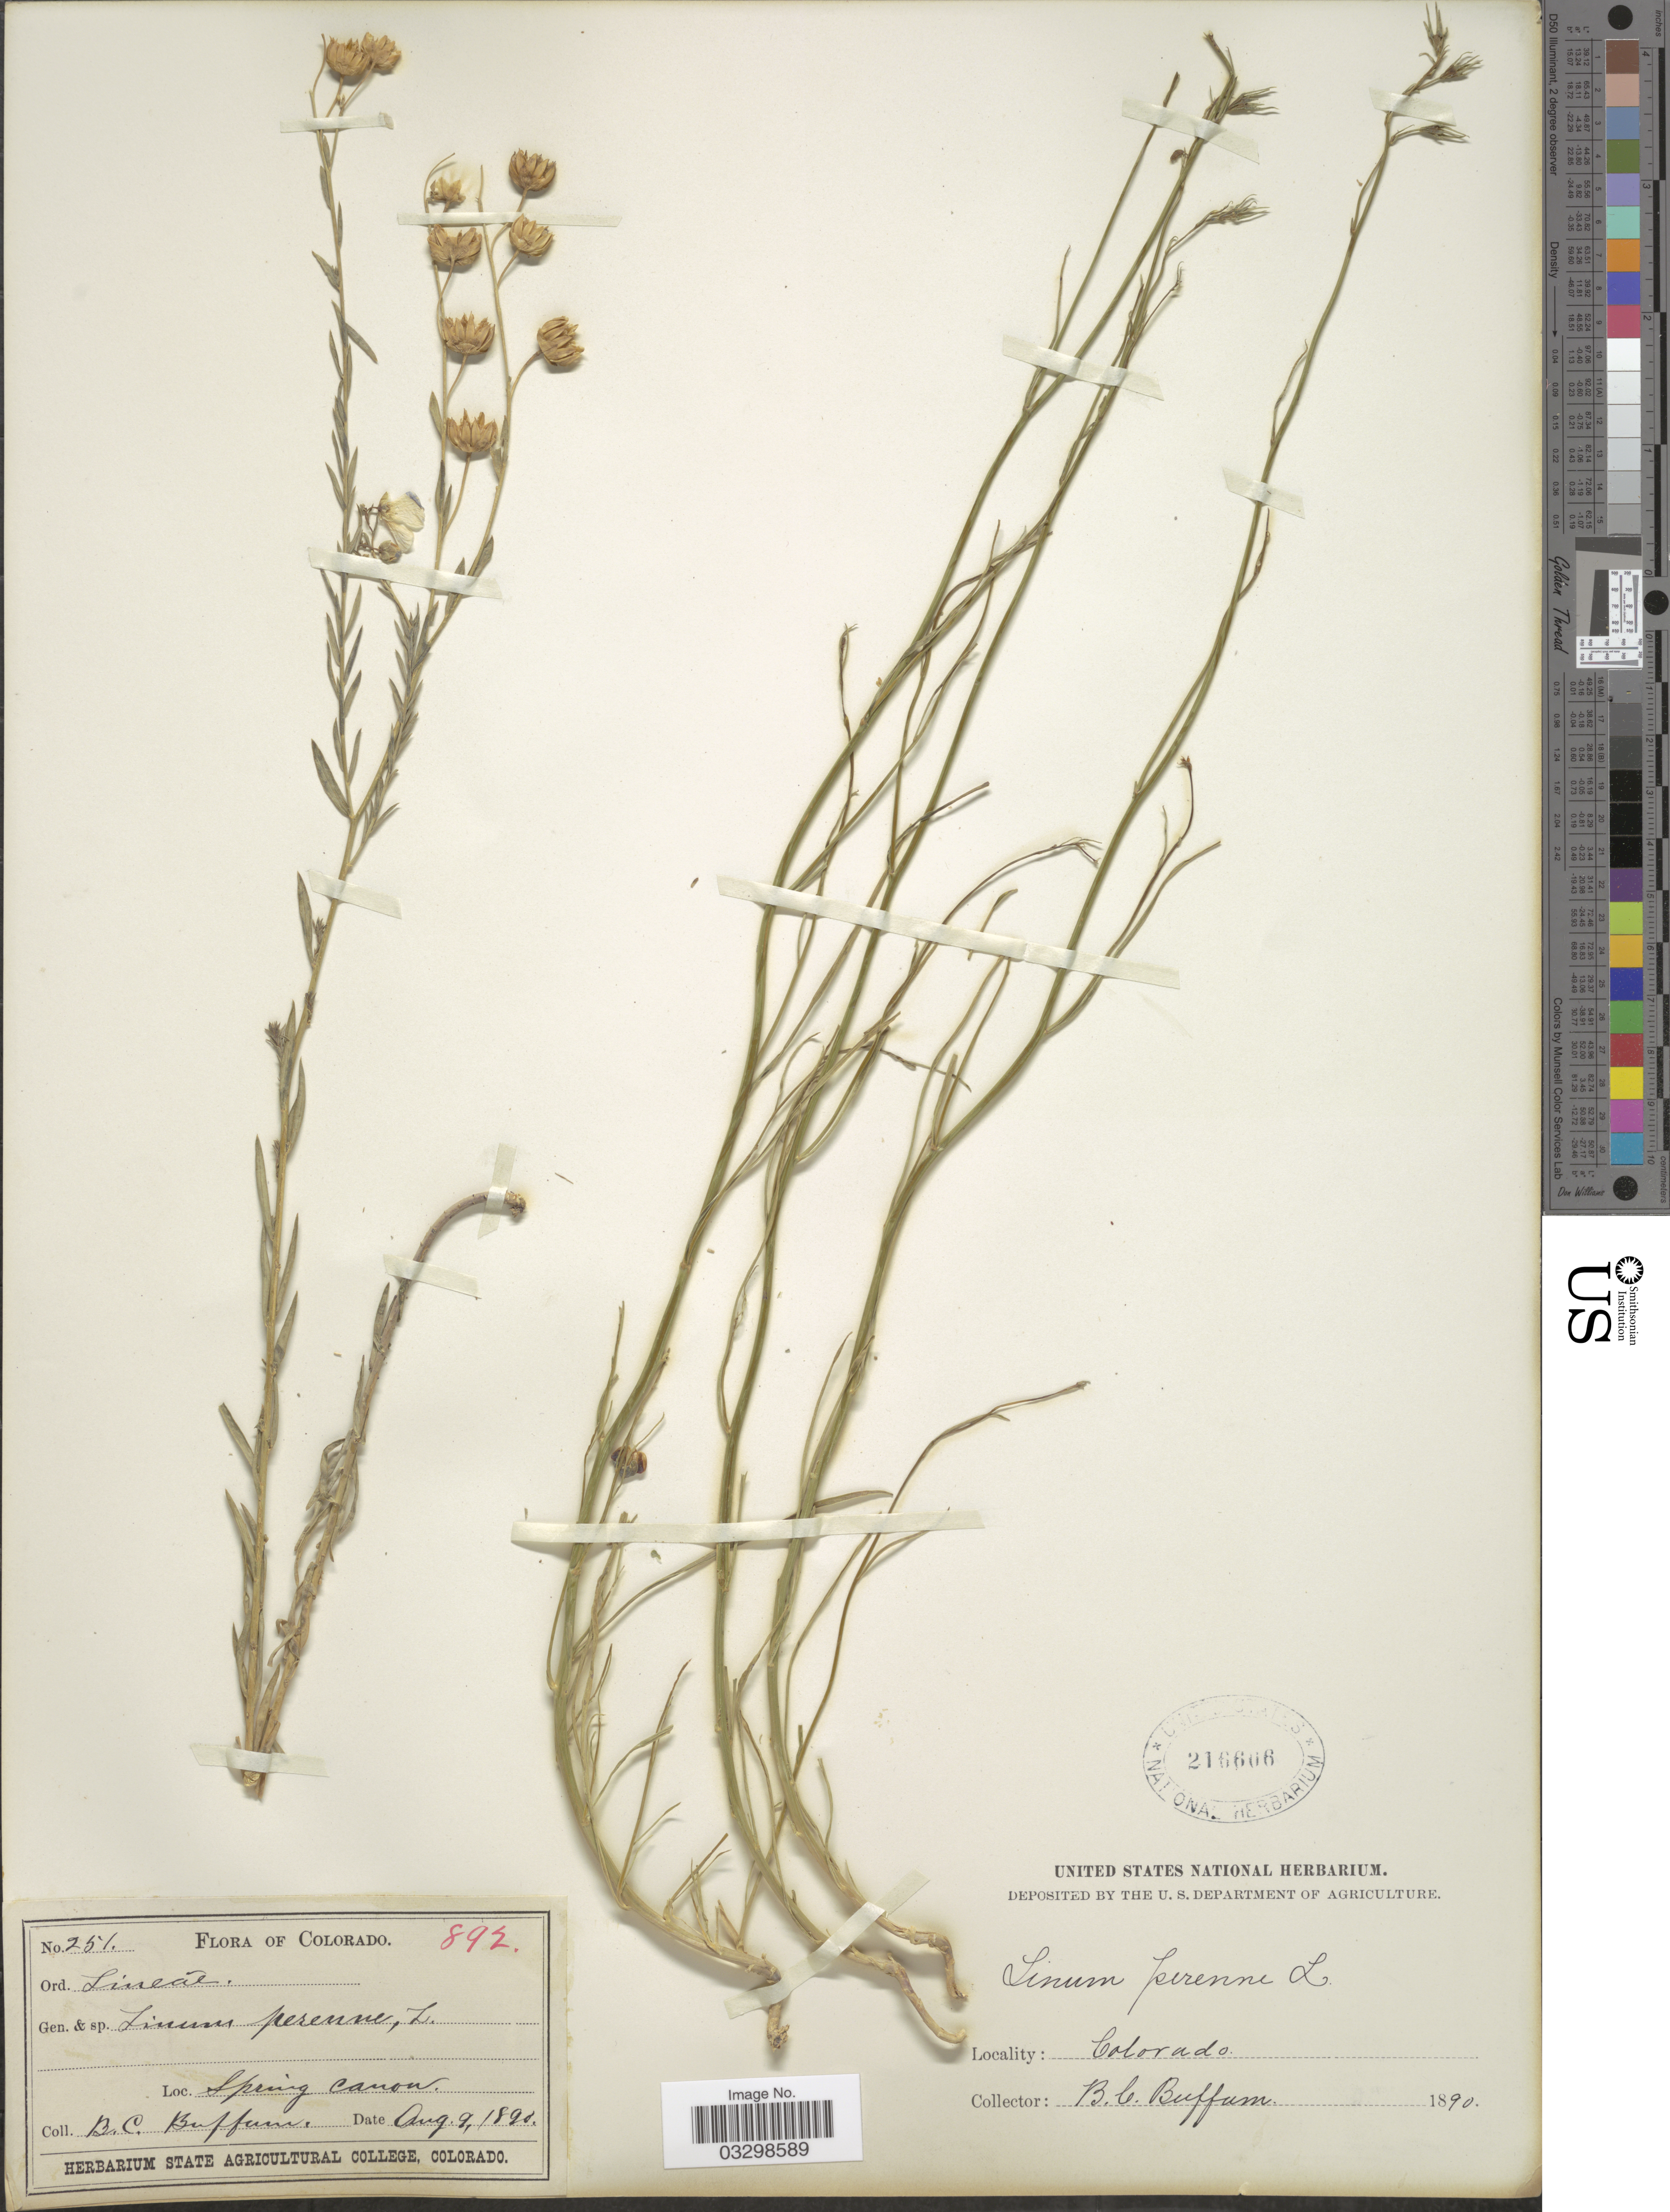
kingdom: Plantae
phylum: Tracheophyta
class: Magnoliopsida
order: Malpighiales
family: Linaceae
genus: Linum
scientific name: Linum lewisii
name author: Pursh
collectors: B. Buffum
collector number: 251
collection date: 1890-08-09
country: United States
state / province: Colorado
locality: Spring Canon.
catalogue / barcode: US 216606